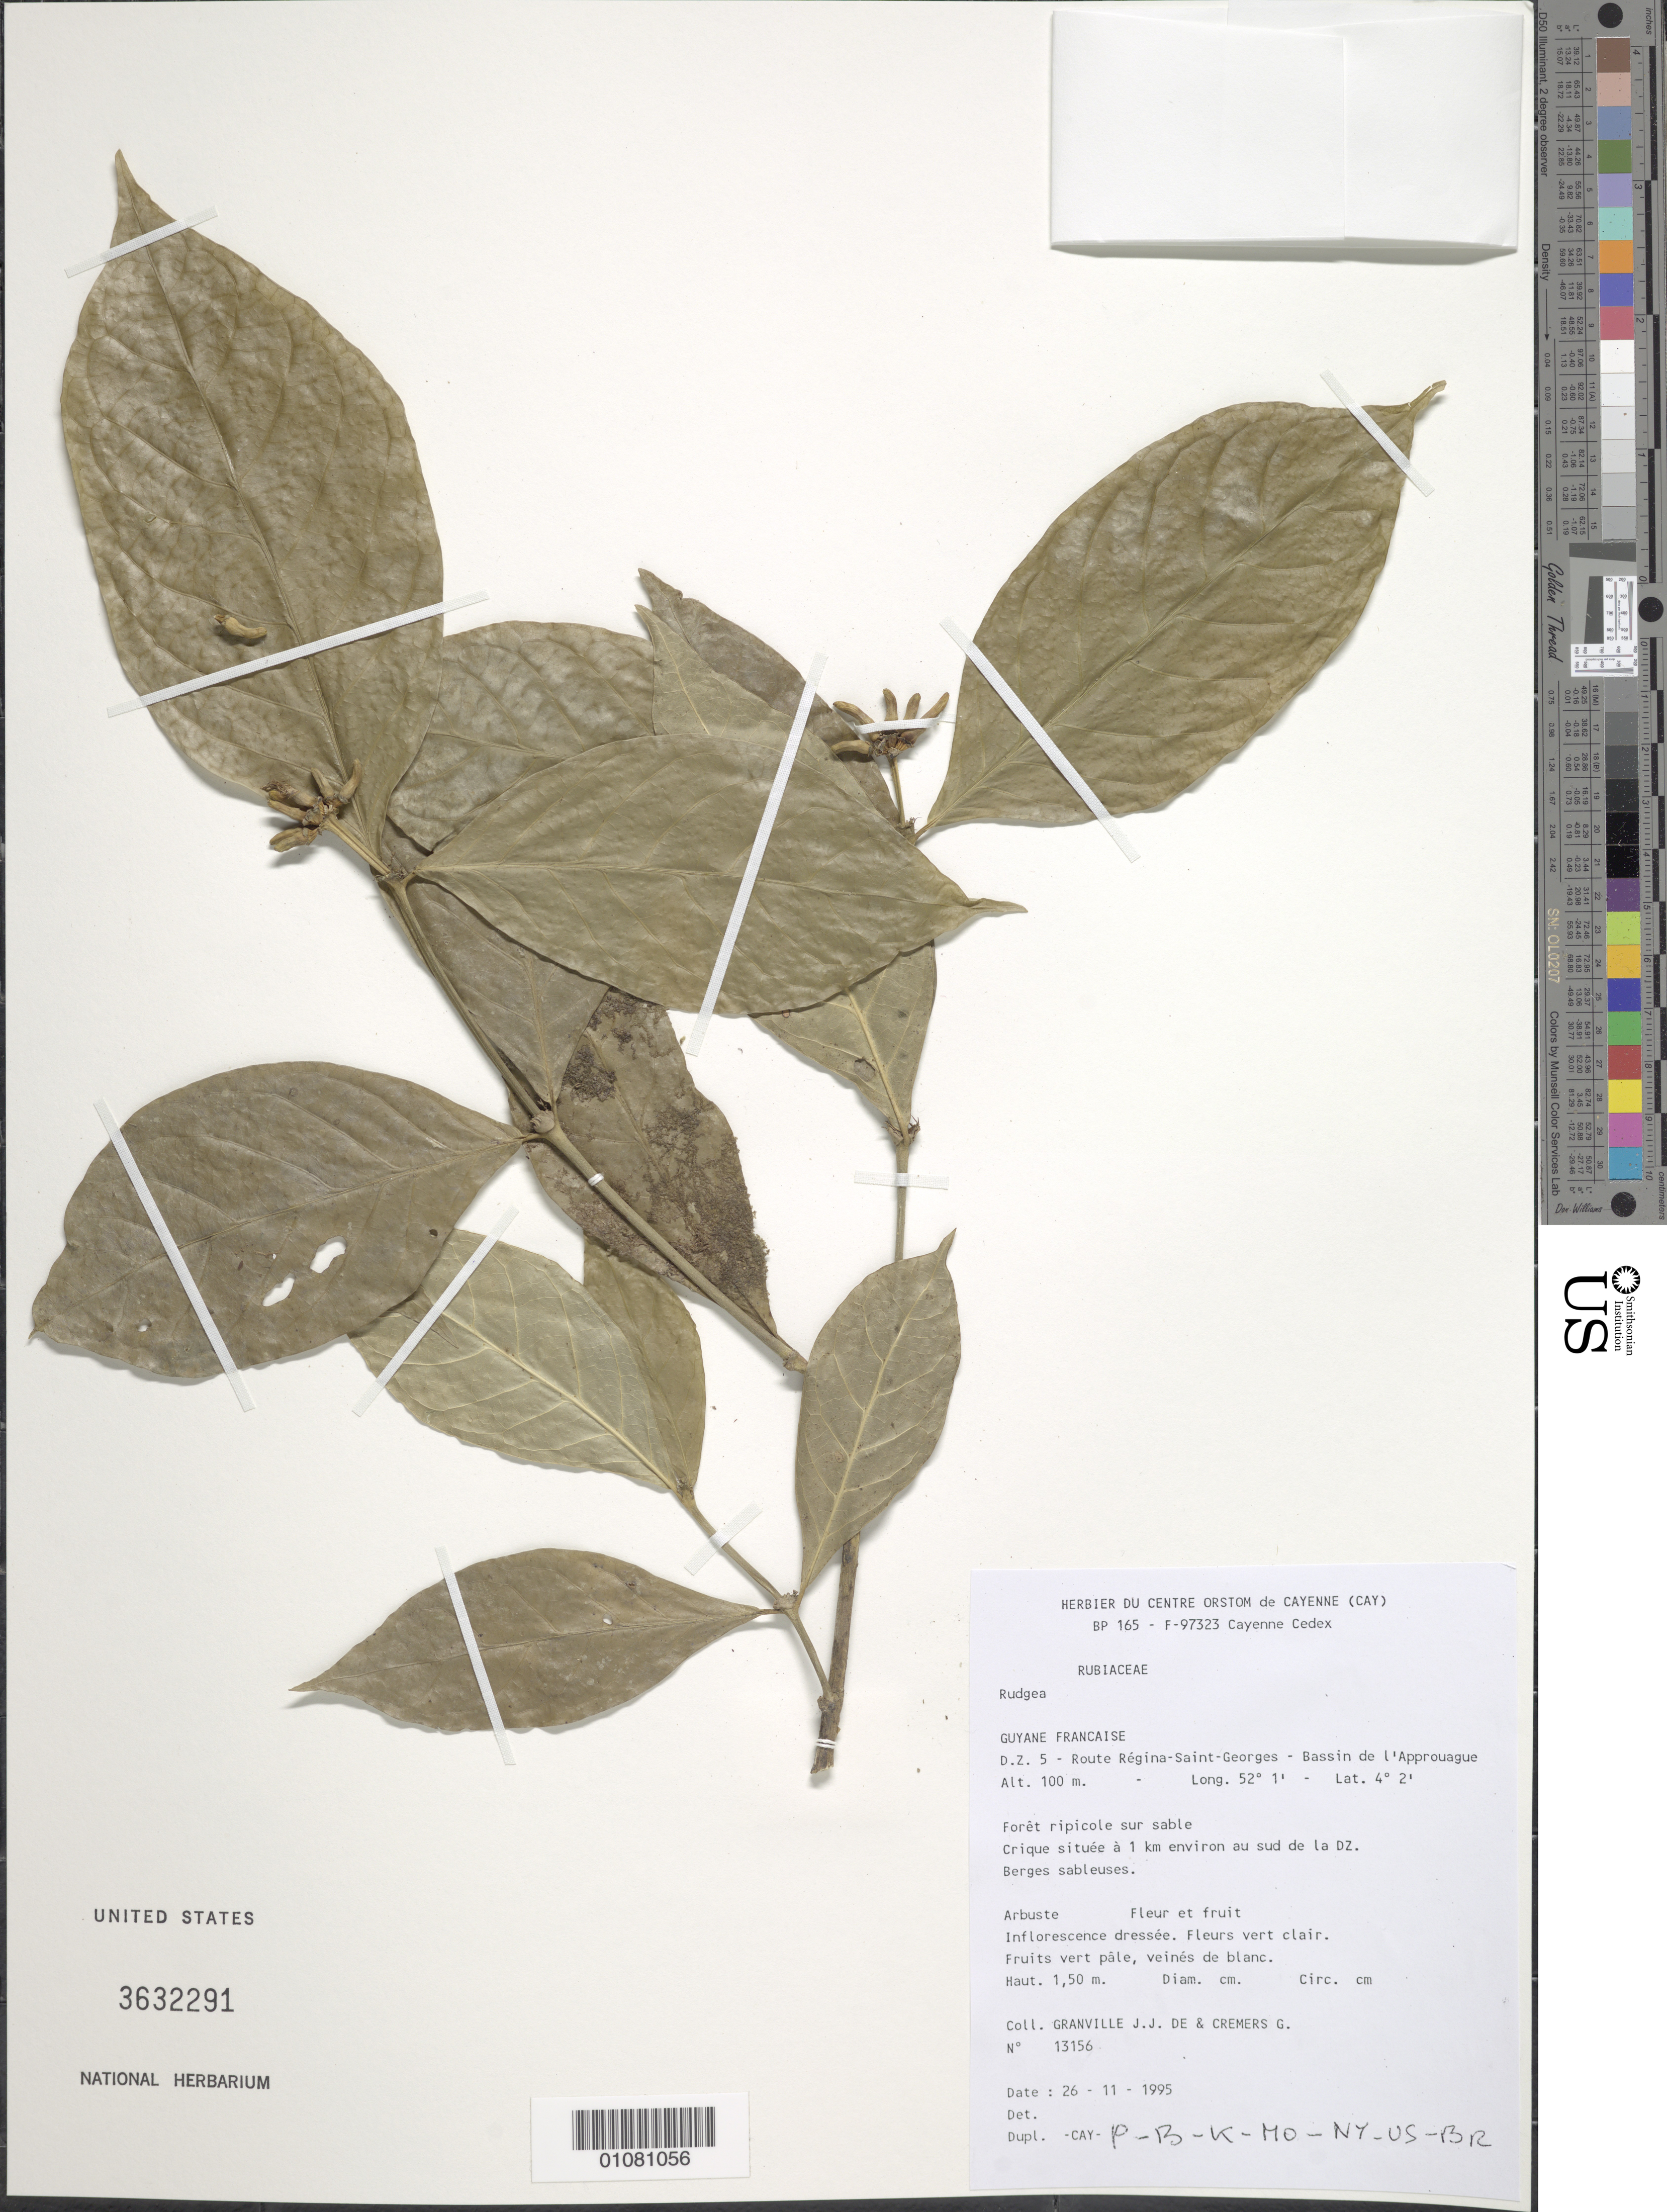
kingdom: Plantae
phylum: Tracheophyta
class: Magnoliopsida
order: Gentianales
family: Rubiaceae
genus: Rudgea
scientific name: Rudgea sp.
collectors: J.-J. de Granville & G. Cremers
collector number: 13156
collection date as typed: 26-Nov-95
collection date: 1995-11-26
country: French Guiana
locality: Route Regina Saint Georges. Bassin de l'Approuague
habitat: Foret ripicole sur sable. Crique situee a 1 km environ au sud de la DZ. Berges sableuses.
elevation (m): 100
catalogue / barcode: US 3632291